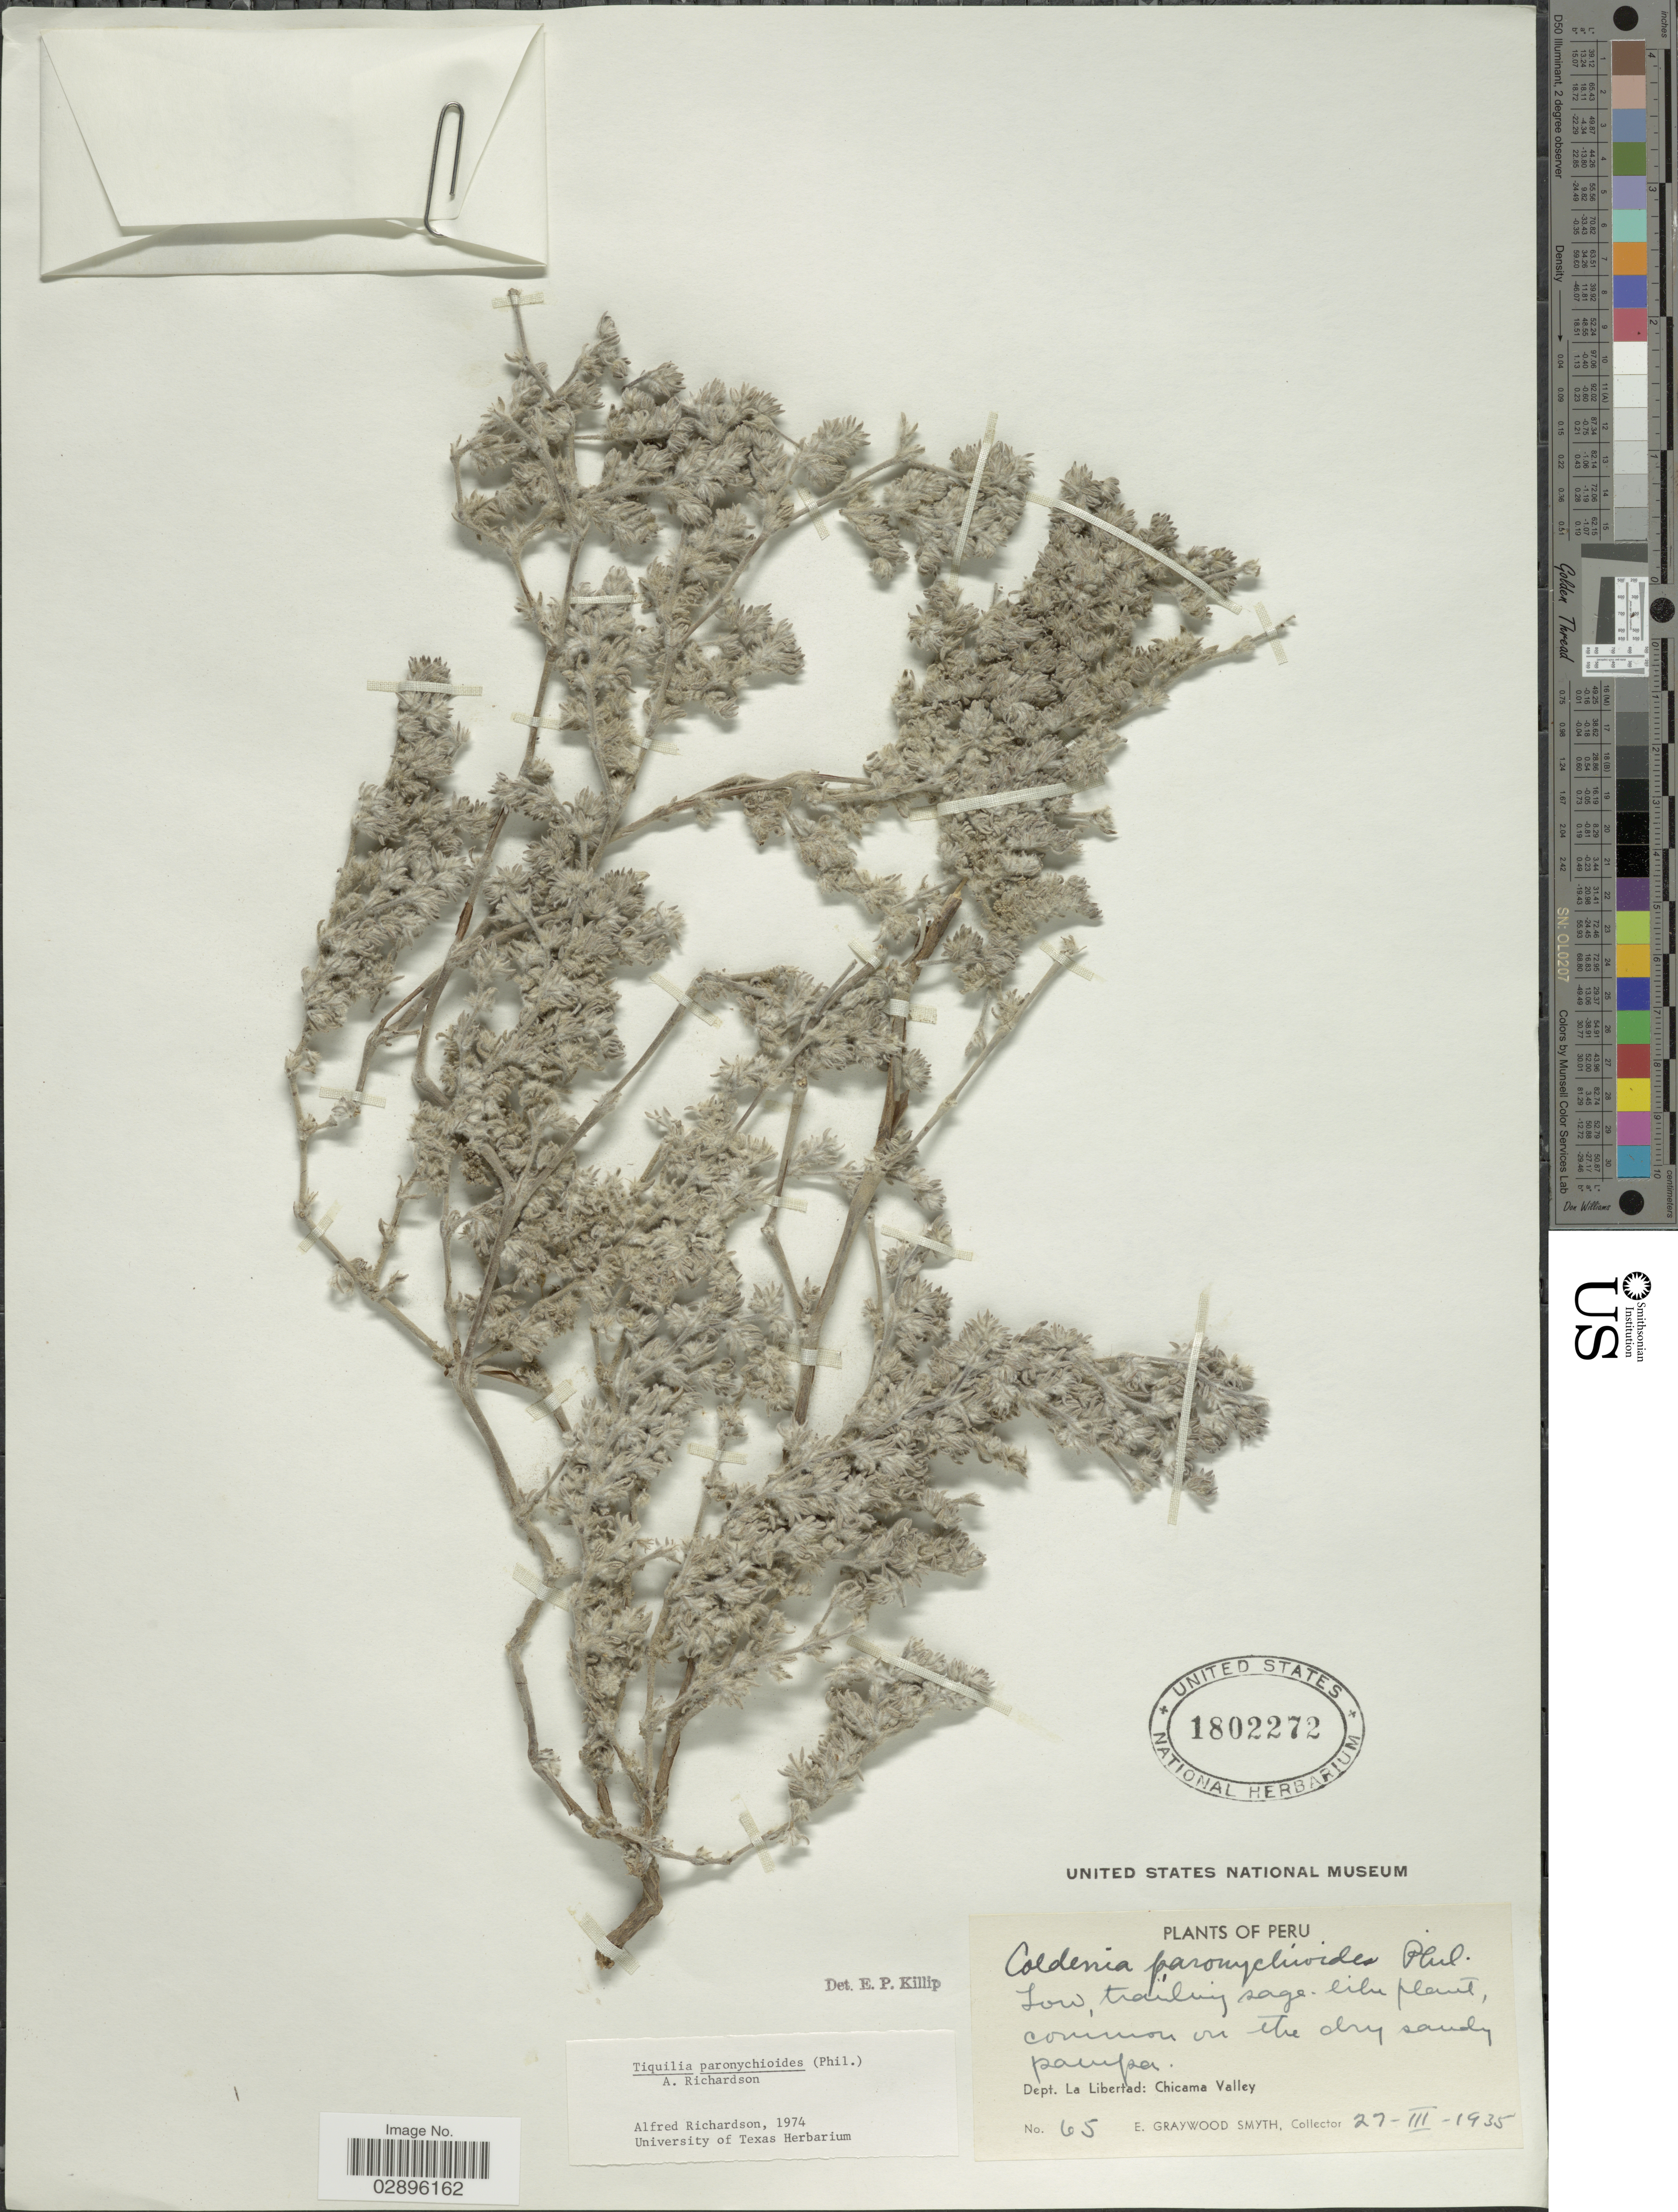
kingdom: Plantae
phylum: Tracheophyta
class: Magnoliopsida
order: Boraginales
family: Ehretiaceae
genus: Tiquilia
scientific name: Tiquilia paronychioides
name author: (Phil.) A.T. Richardson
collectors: E. G. Smyth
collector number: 65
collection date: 1935-03-27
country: Peru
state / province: La Libertad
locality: Dept. La Libertad: Chicama Valley.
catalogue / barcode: US 1802272